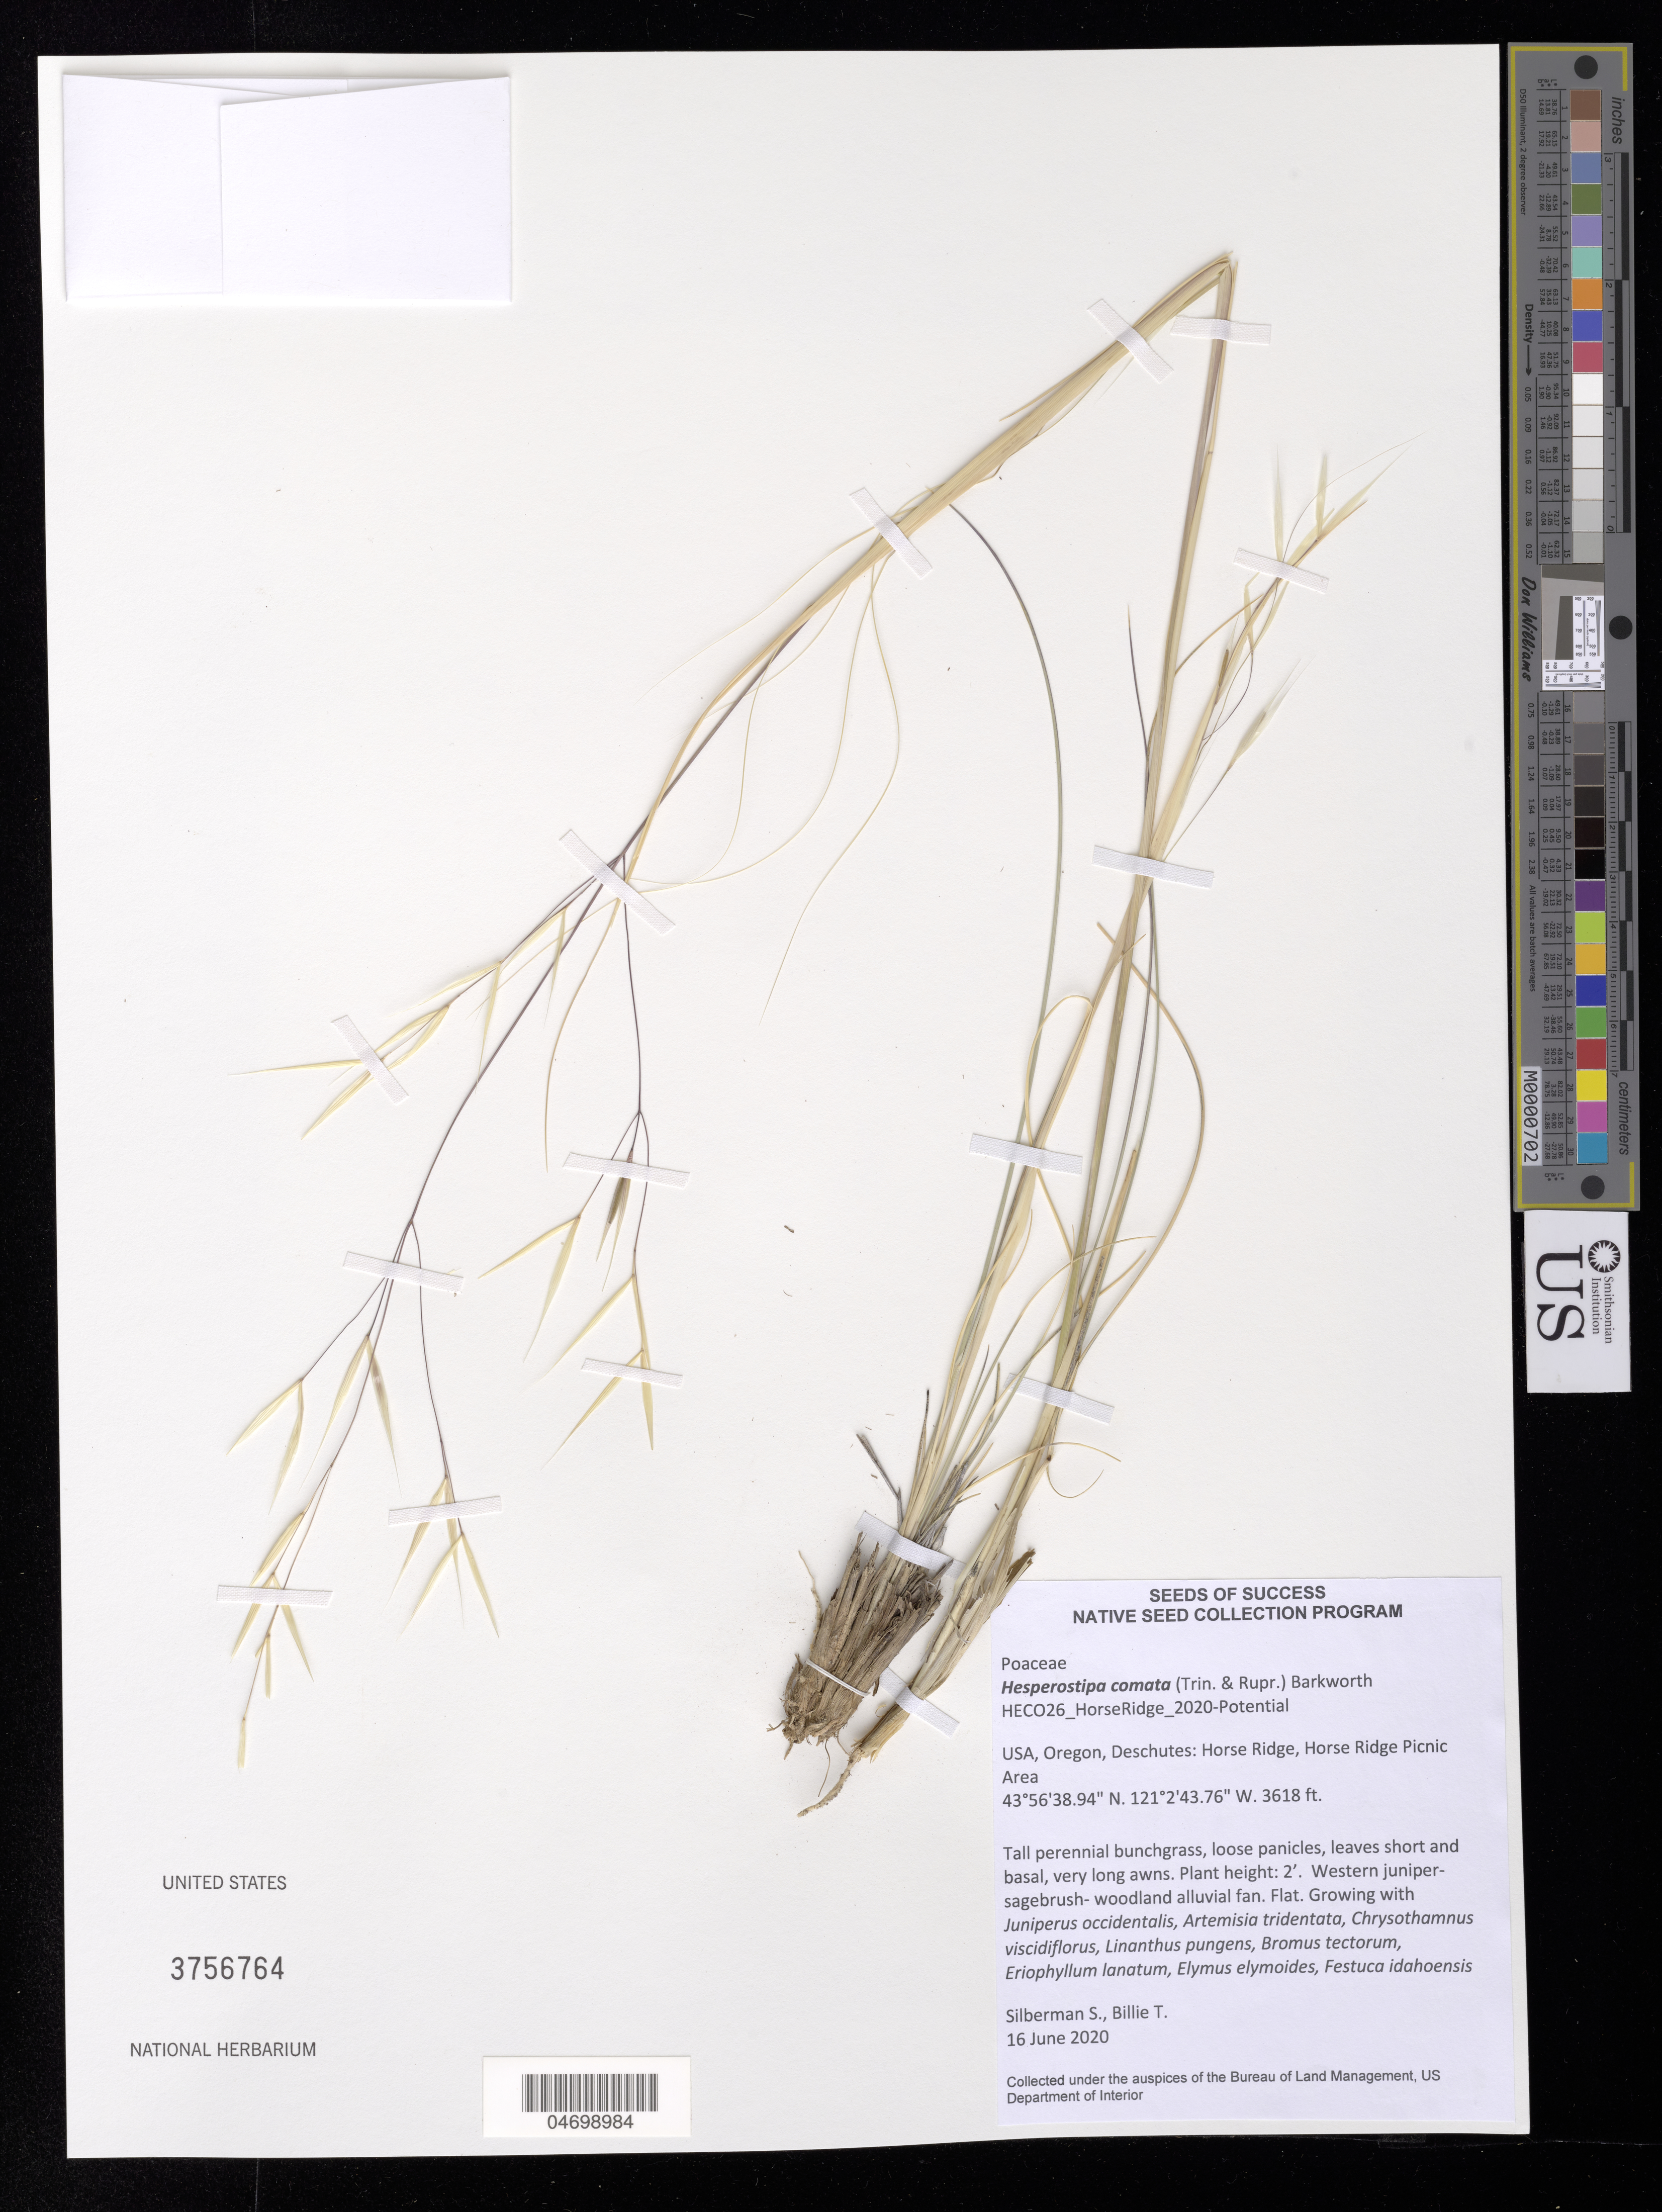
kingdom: Plantae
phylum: Tracheophyta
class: Liliopsida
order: Poales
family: Poaceae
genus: Hesperostipa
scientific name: Hesperostipa comata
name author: (Trin. & Rupr.) Barkworth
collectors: S. Silberman & T. Billie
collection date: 2020-06-16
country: United States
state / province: Oregon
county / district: Deschutes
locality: Horse Ridge, Horse Ridge Picnic Area.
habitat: Western juniper-sagebrush-woodland alluvial fan. Flat. With Juniperus occidentalis, Artemisia tridentata, Bromus tectorum, etc.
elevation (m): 1103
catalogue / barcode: US 3756764